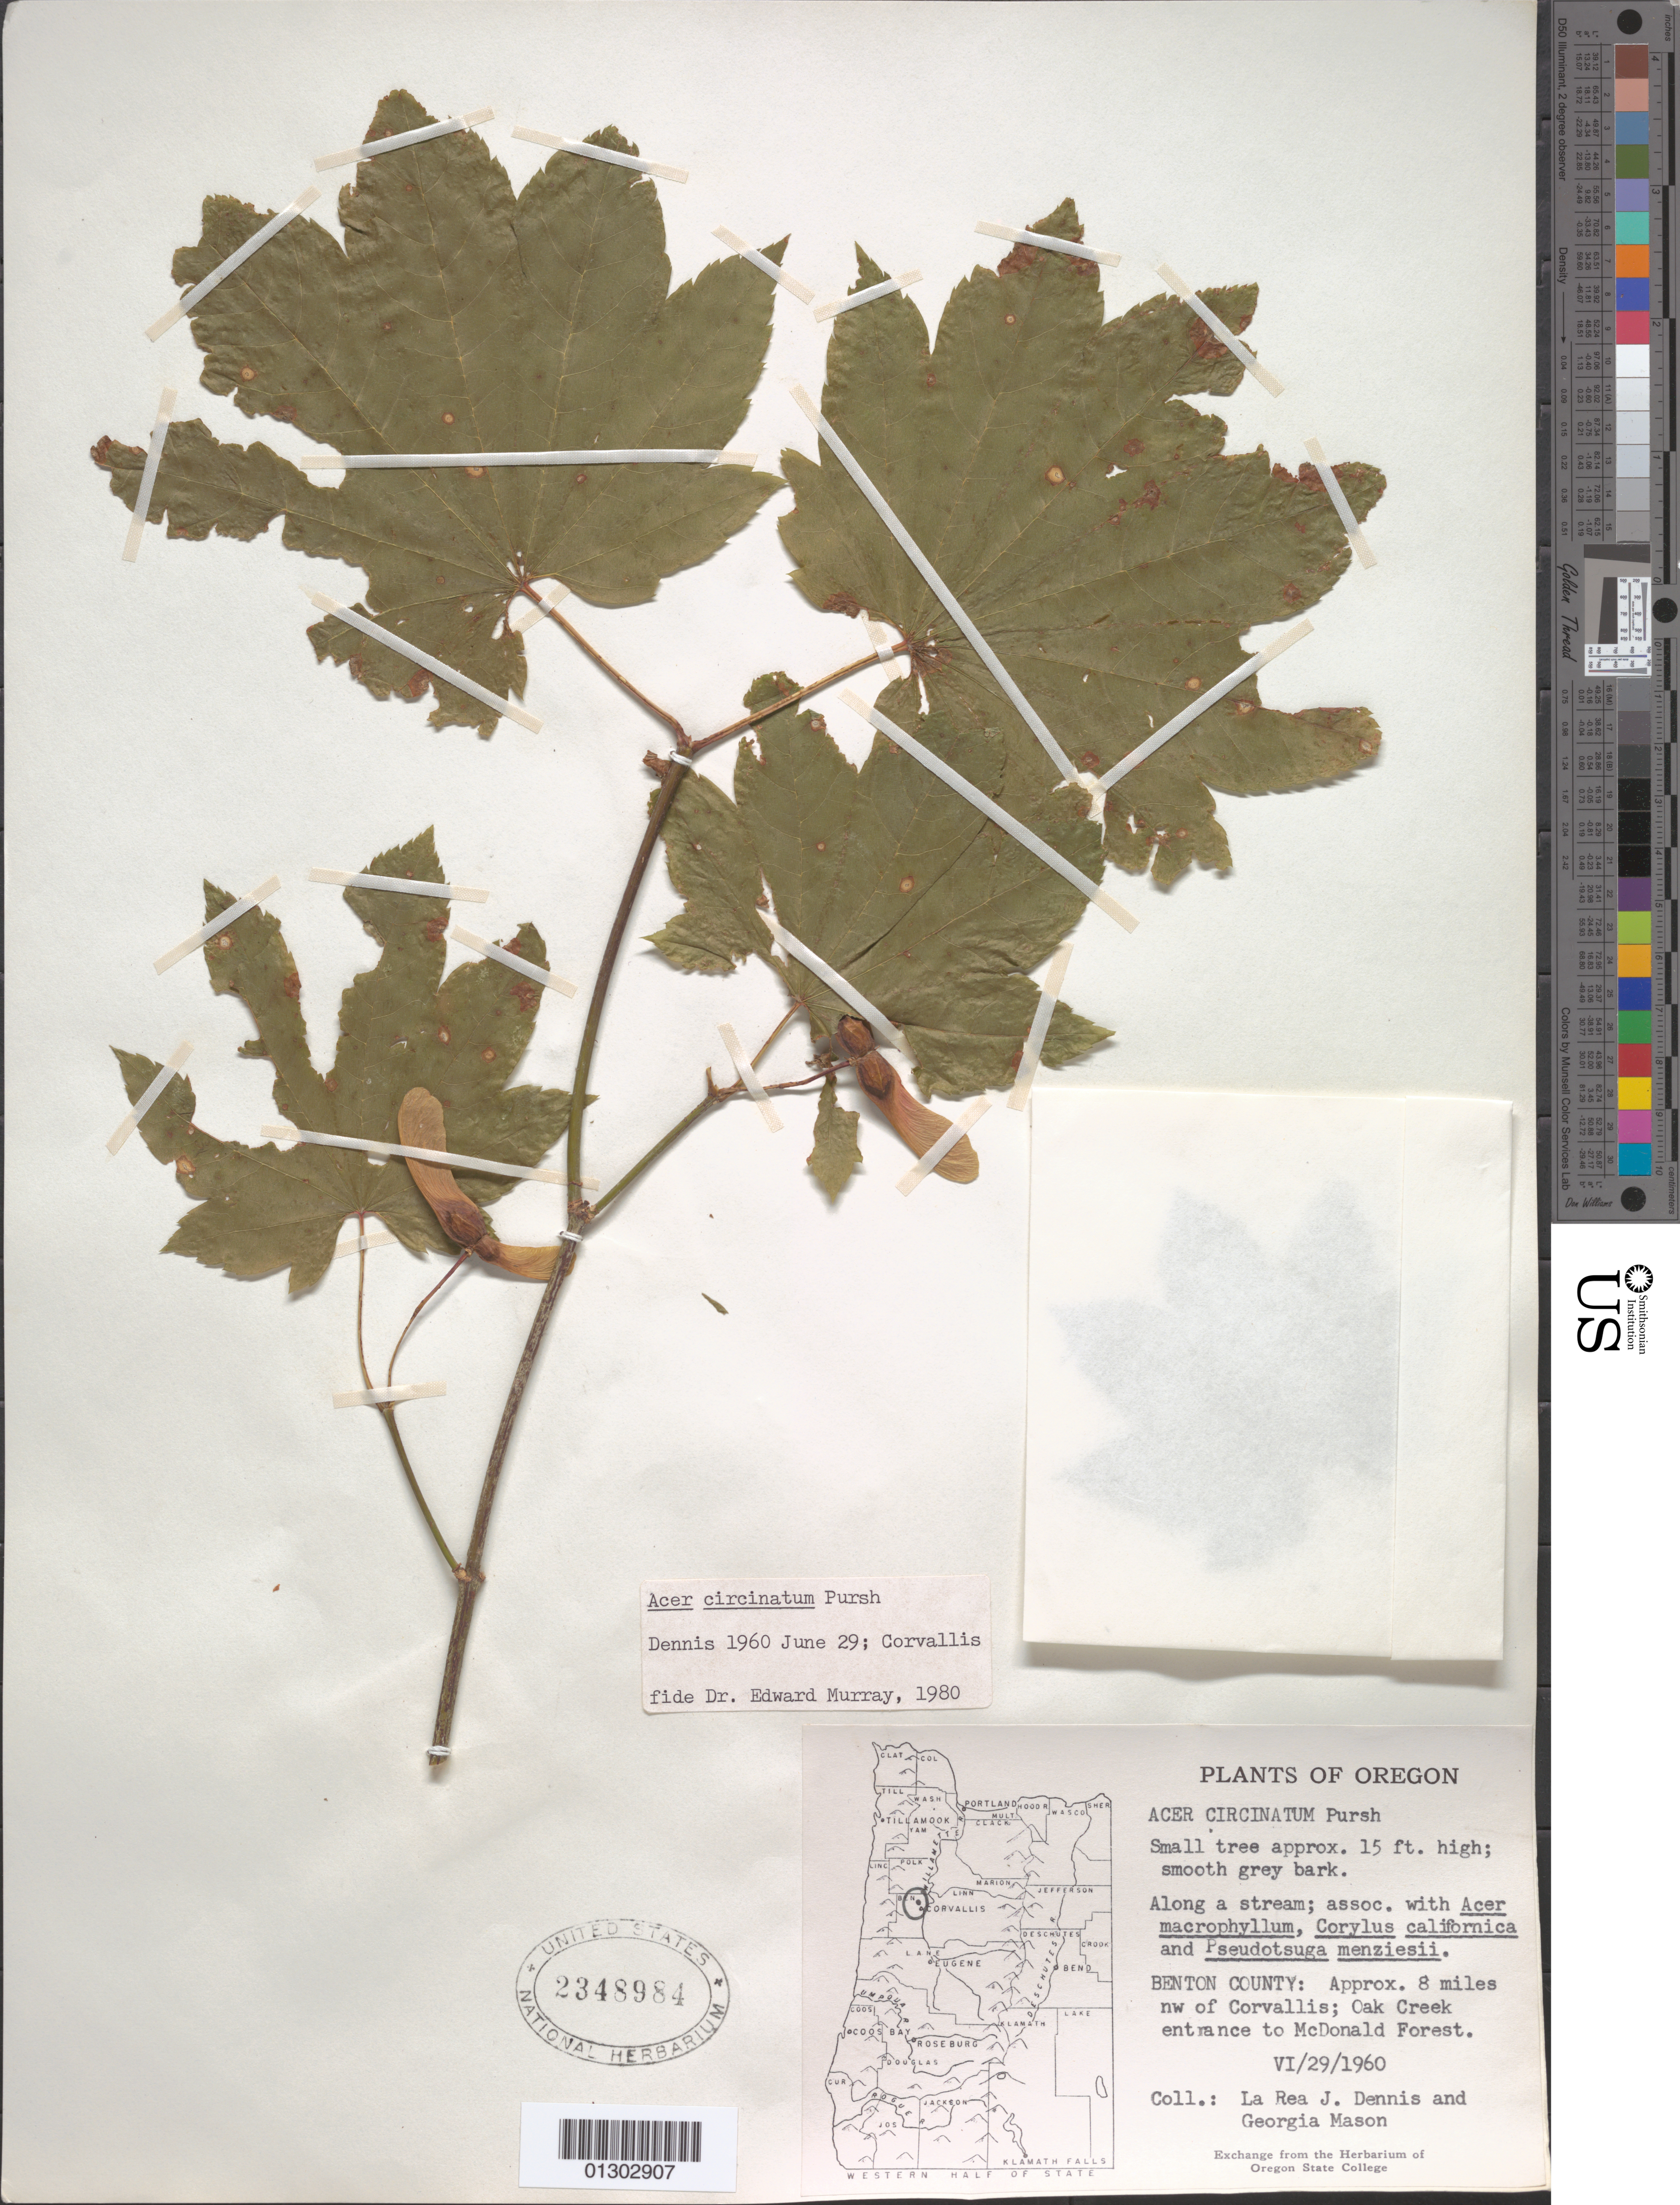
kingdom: Plantae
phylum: Tracheophyta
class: Magnoliopsida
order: Sapindales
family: Sapindaceae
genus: Acer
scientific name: Acer circinatum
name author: Pursh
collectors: L. Dennis & G. Mason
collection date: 1960-06-29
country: United States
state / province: Oregon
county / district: Benton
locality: Benton County, appros. 8 miles NW of Corvallis, Oak Creek entrance to McDonald Forest.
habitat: Along a stram; assoc. With Acer macrophyllum, Corylus california and Pseudotsuga menziesii.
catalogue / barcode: US 2348984